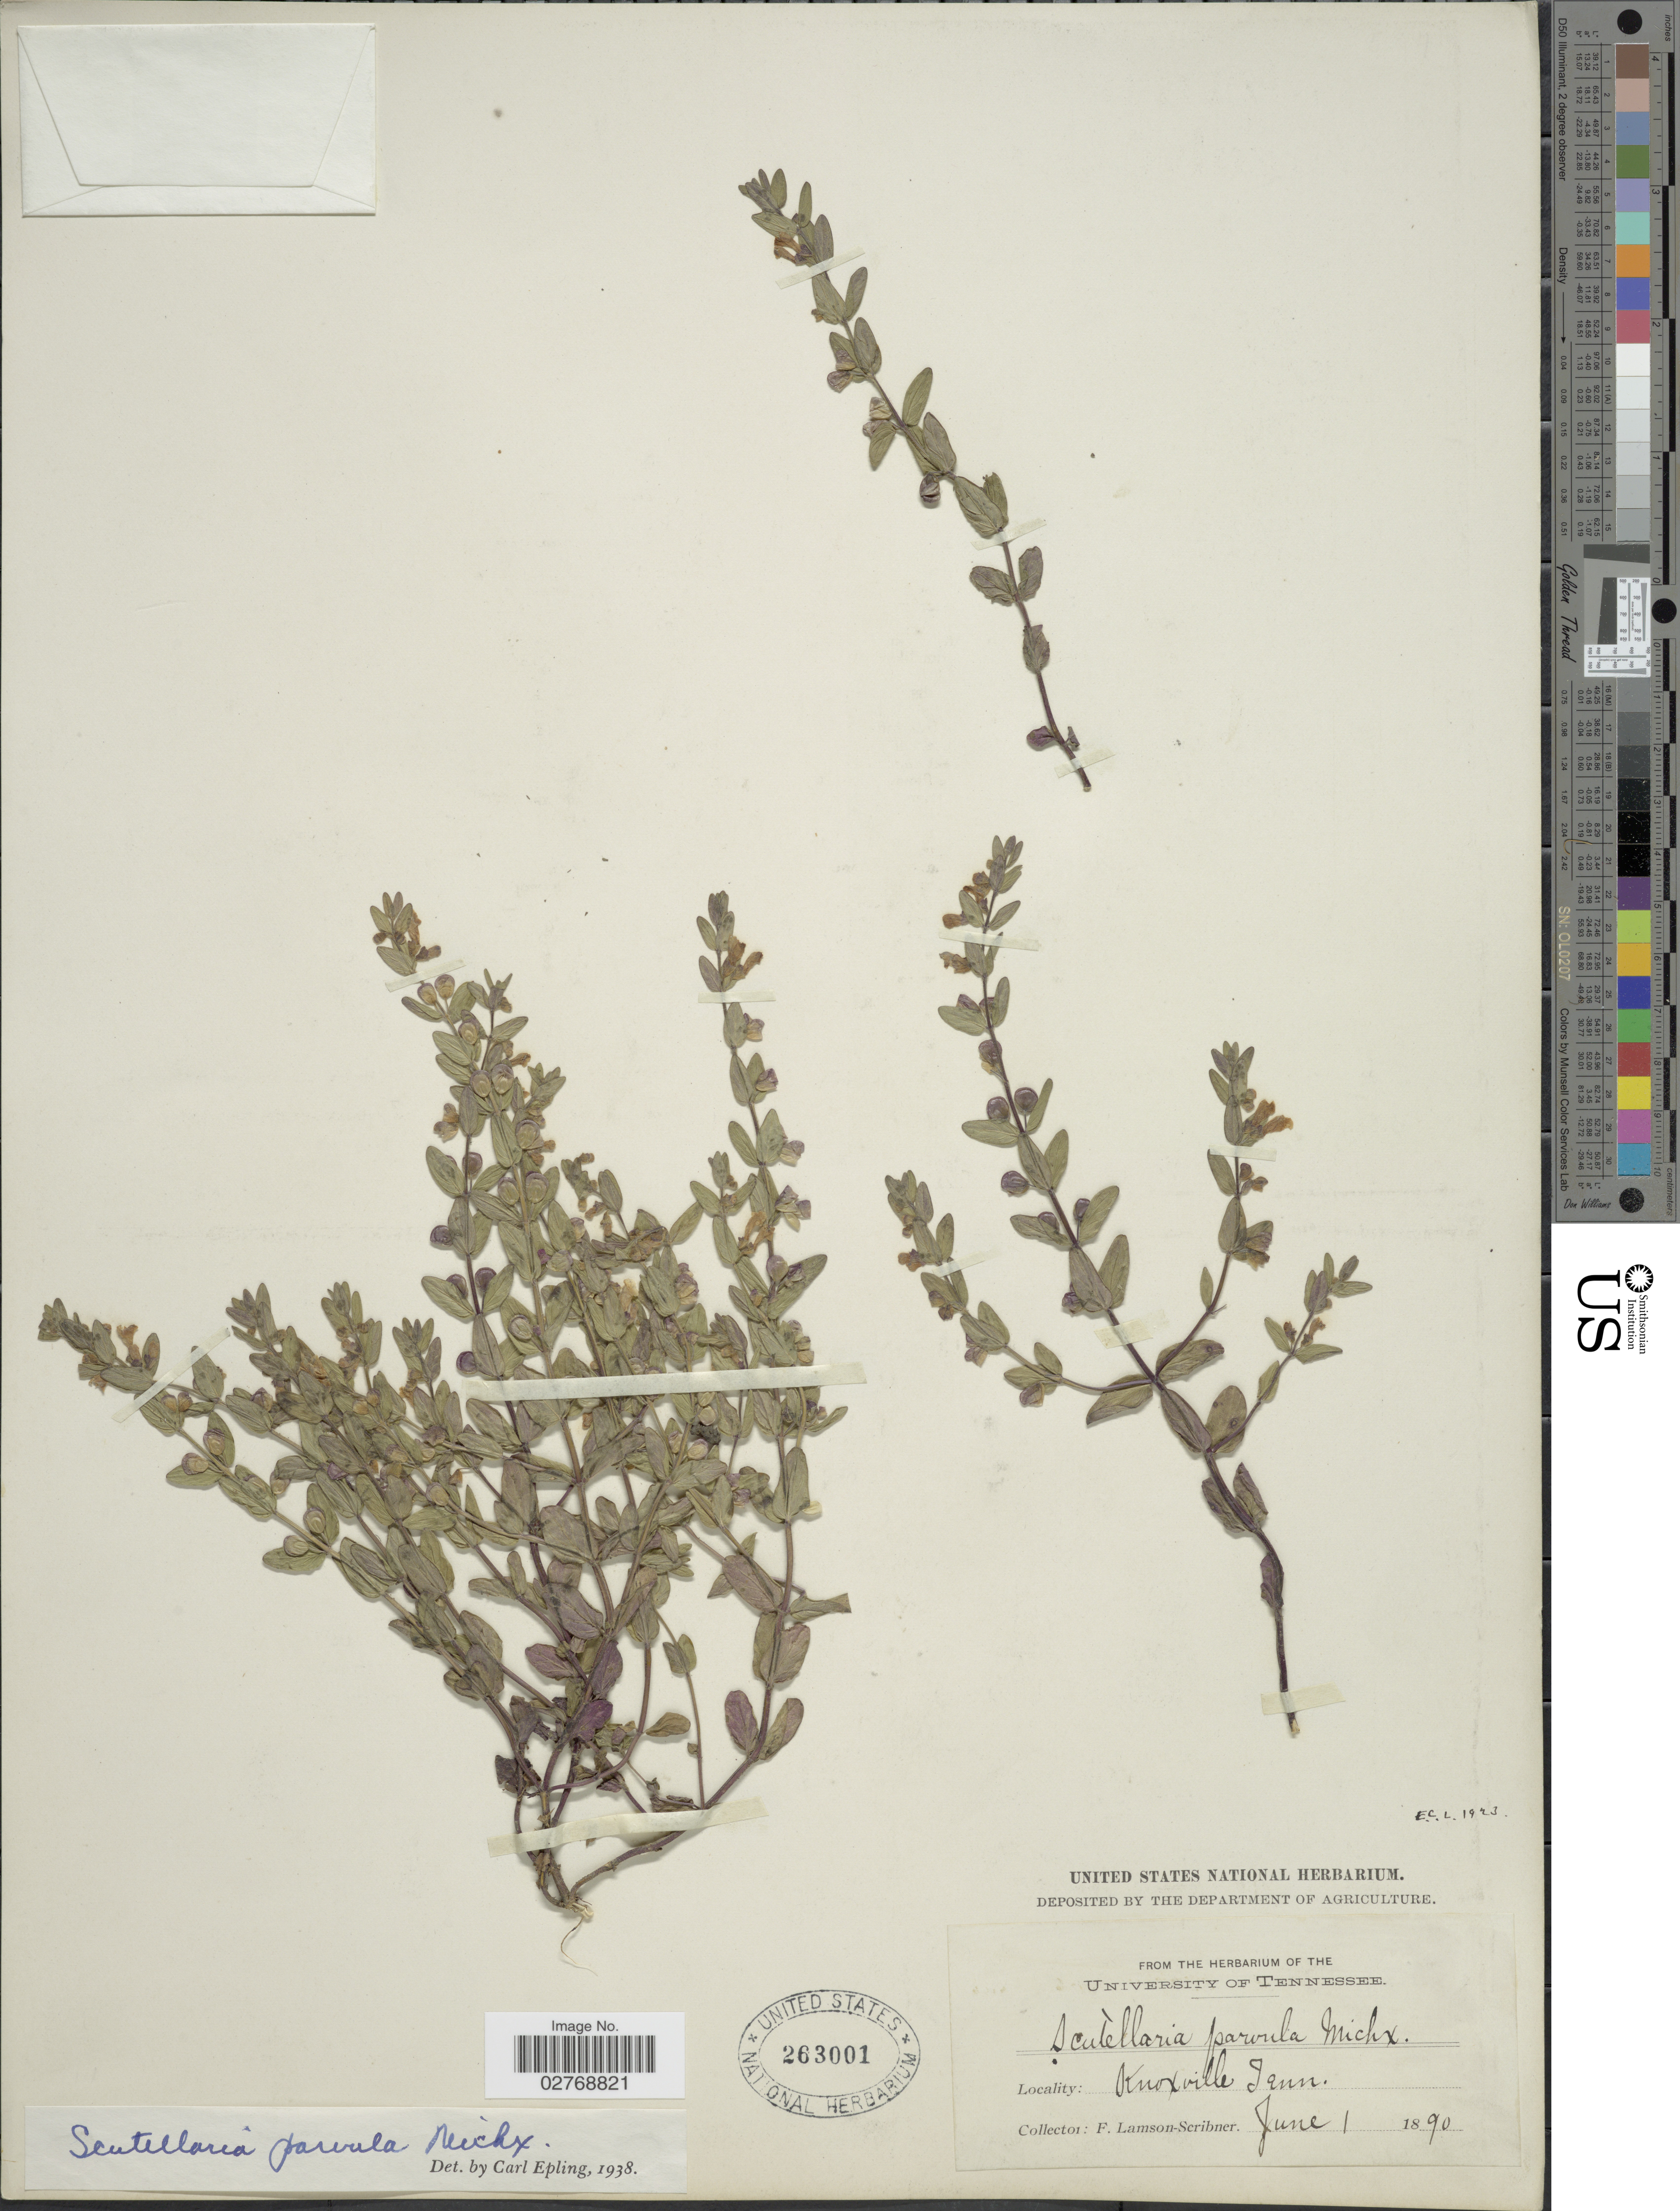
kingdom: Plantae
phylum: Tracheophyta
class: Magnoliopsida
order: Lamiales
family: Lamiaceae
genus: Scutellaria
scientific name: Scutellaria parvula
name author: Michx.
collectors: F. Lamson-Scribner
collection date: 1890-06-01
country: United States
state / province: Tennessee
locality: Knoxville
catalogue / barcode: US 263001